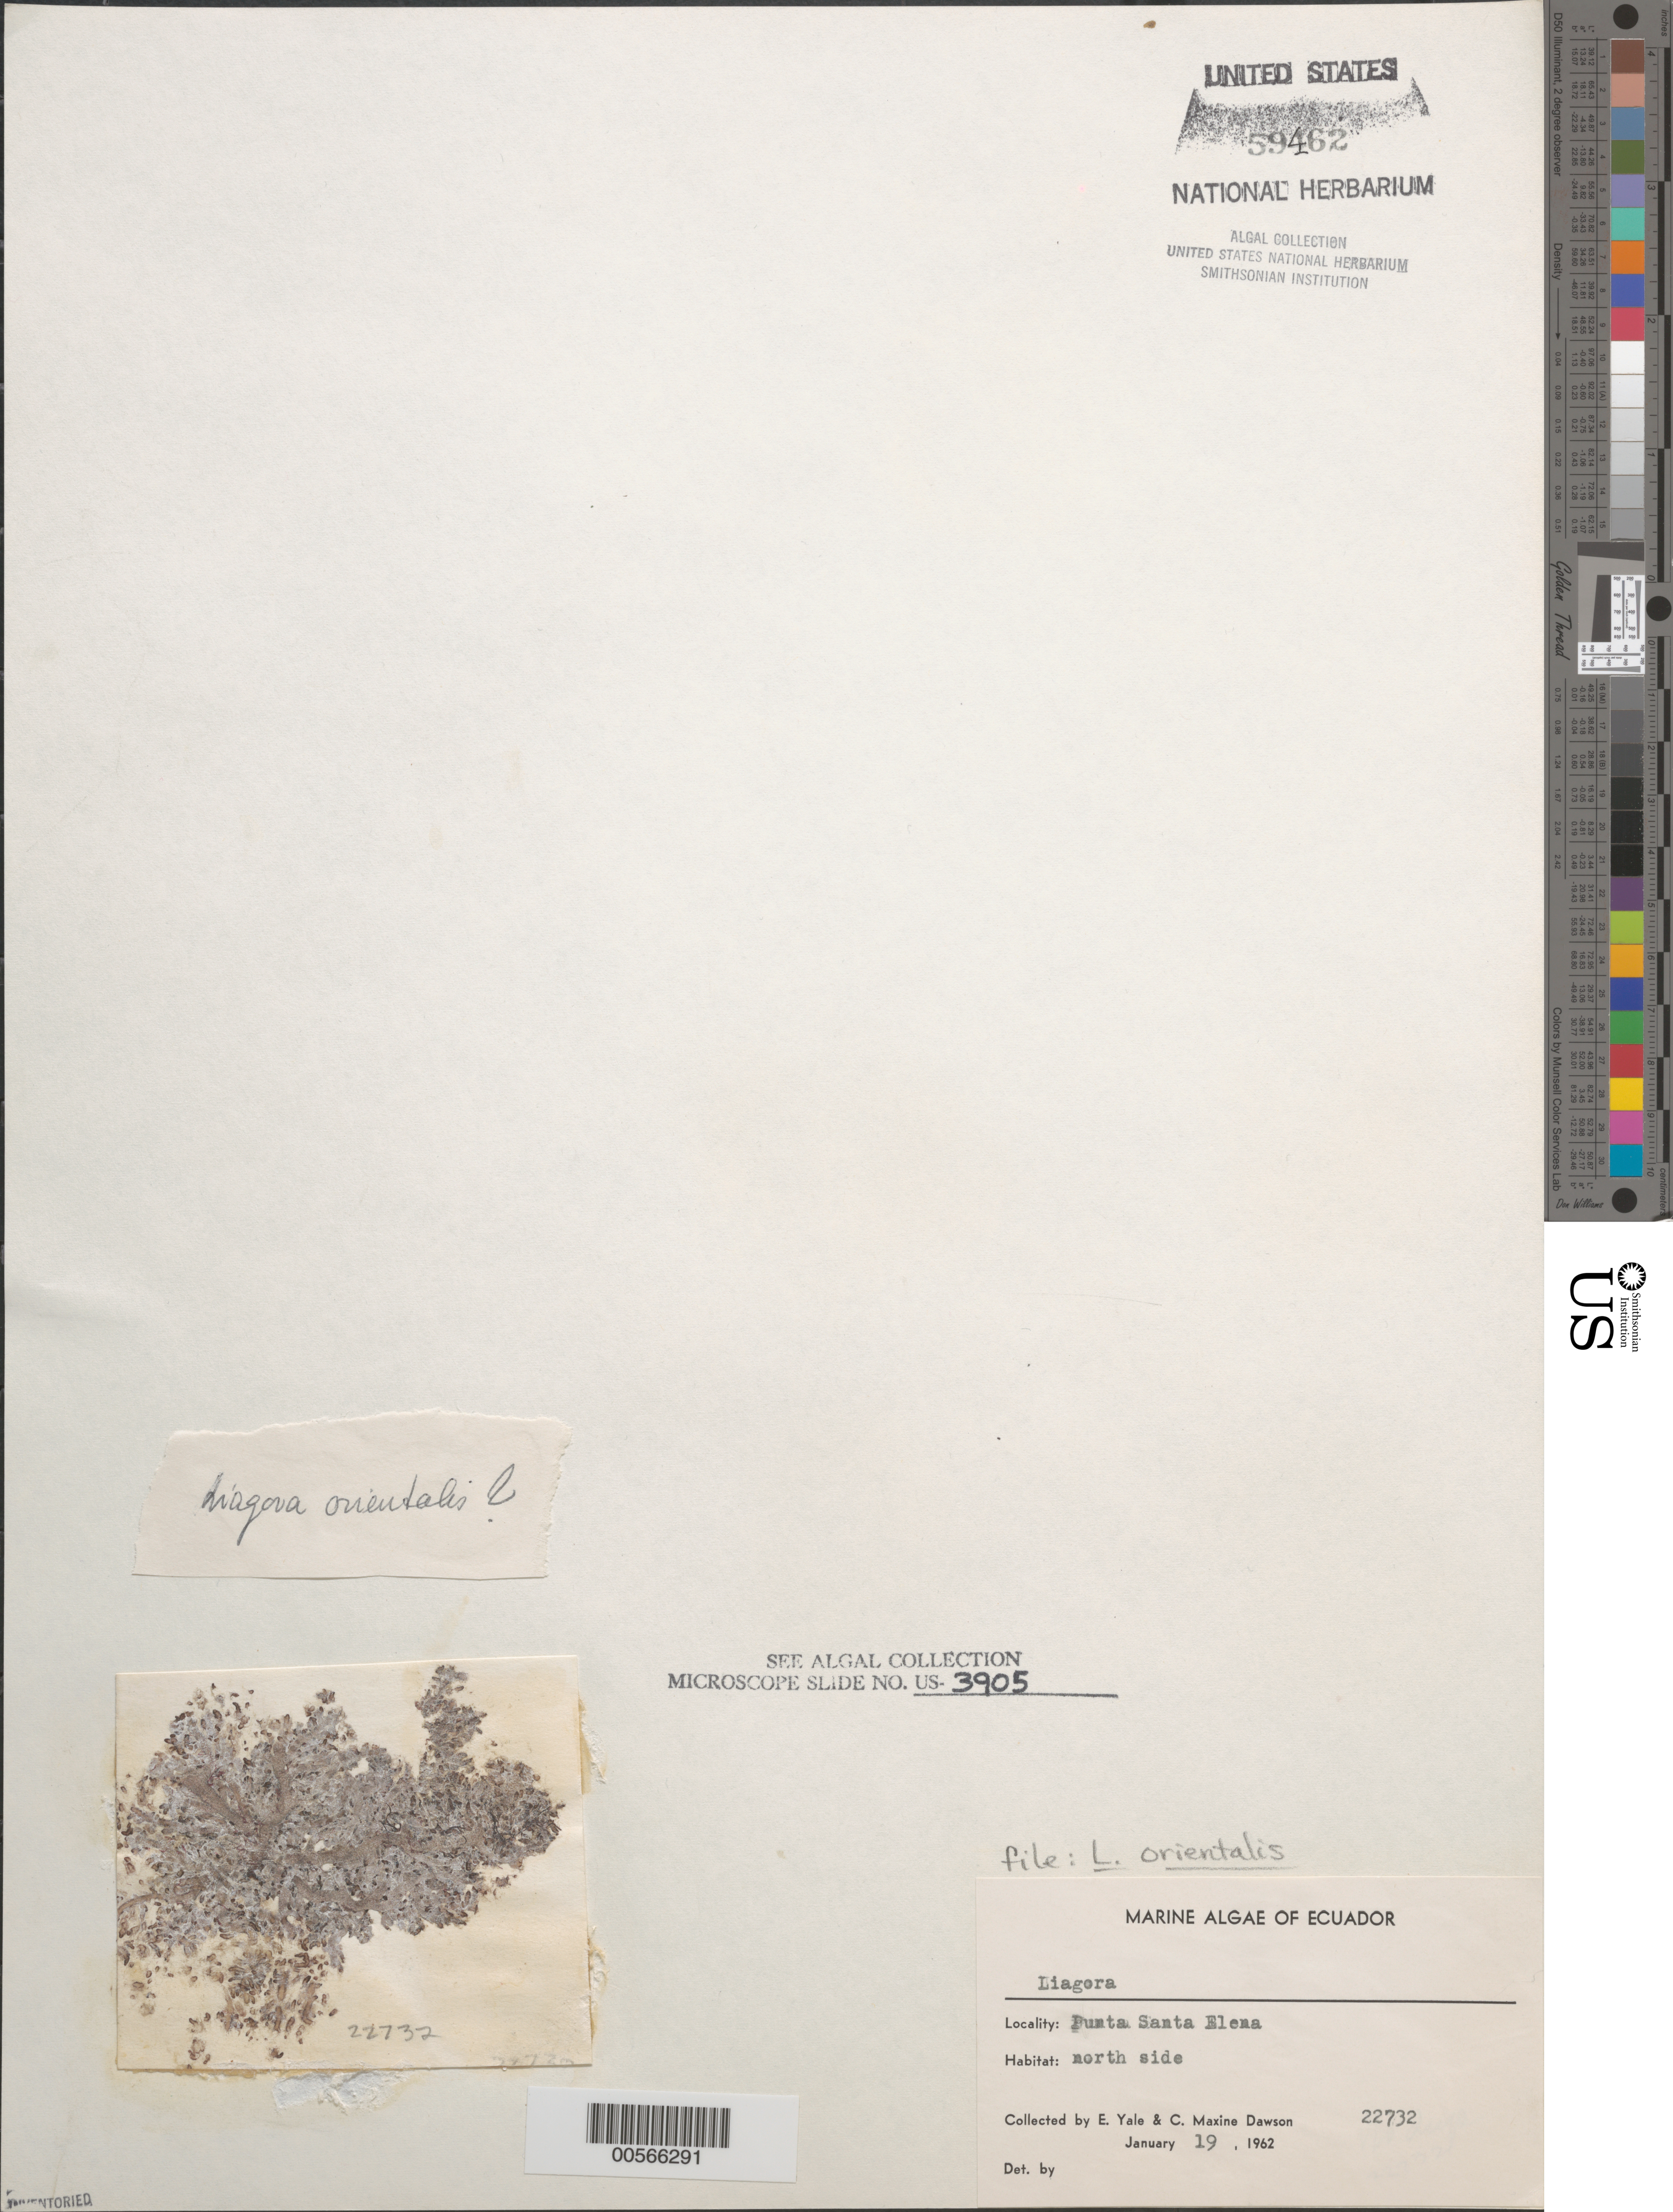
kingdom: Plantae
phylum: Rhodophyta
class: Florideophyceae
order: Nemaliales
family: Liagoraceae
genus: Izziella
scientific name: Izziella orientalis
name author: (J. Agardh) Huisman & Schils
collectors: E. Y. Dawson & C. M. Dawson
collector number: EYD 22732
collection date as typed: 19 Jan 1962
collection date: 1962-01-19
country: Ecuador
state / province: Guayas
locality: Punta Santa Elena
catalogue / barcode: US 59462